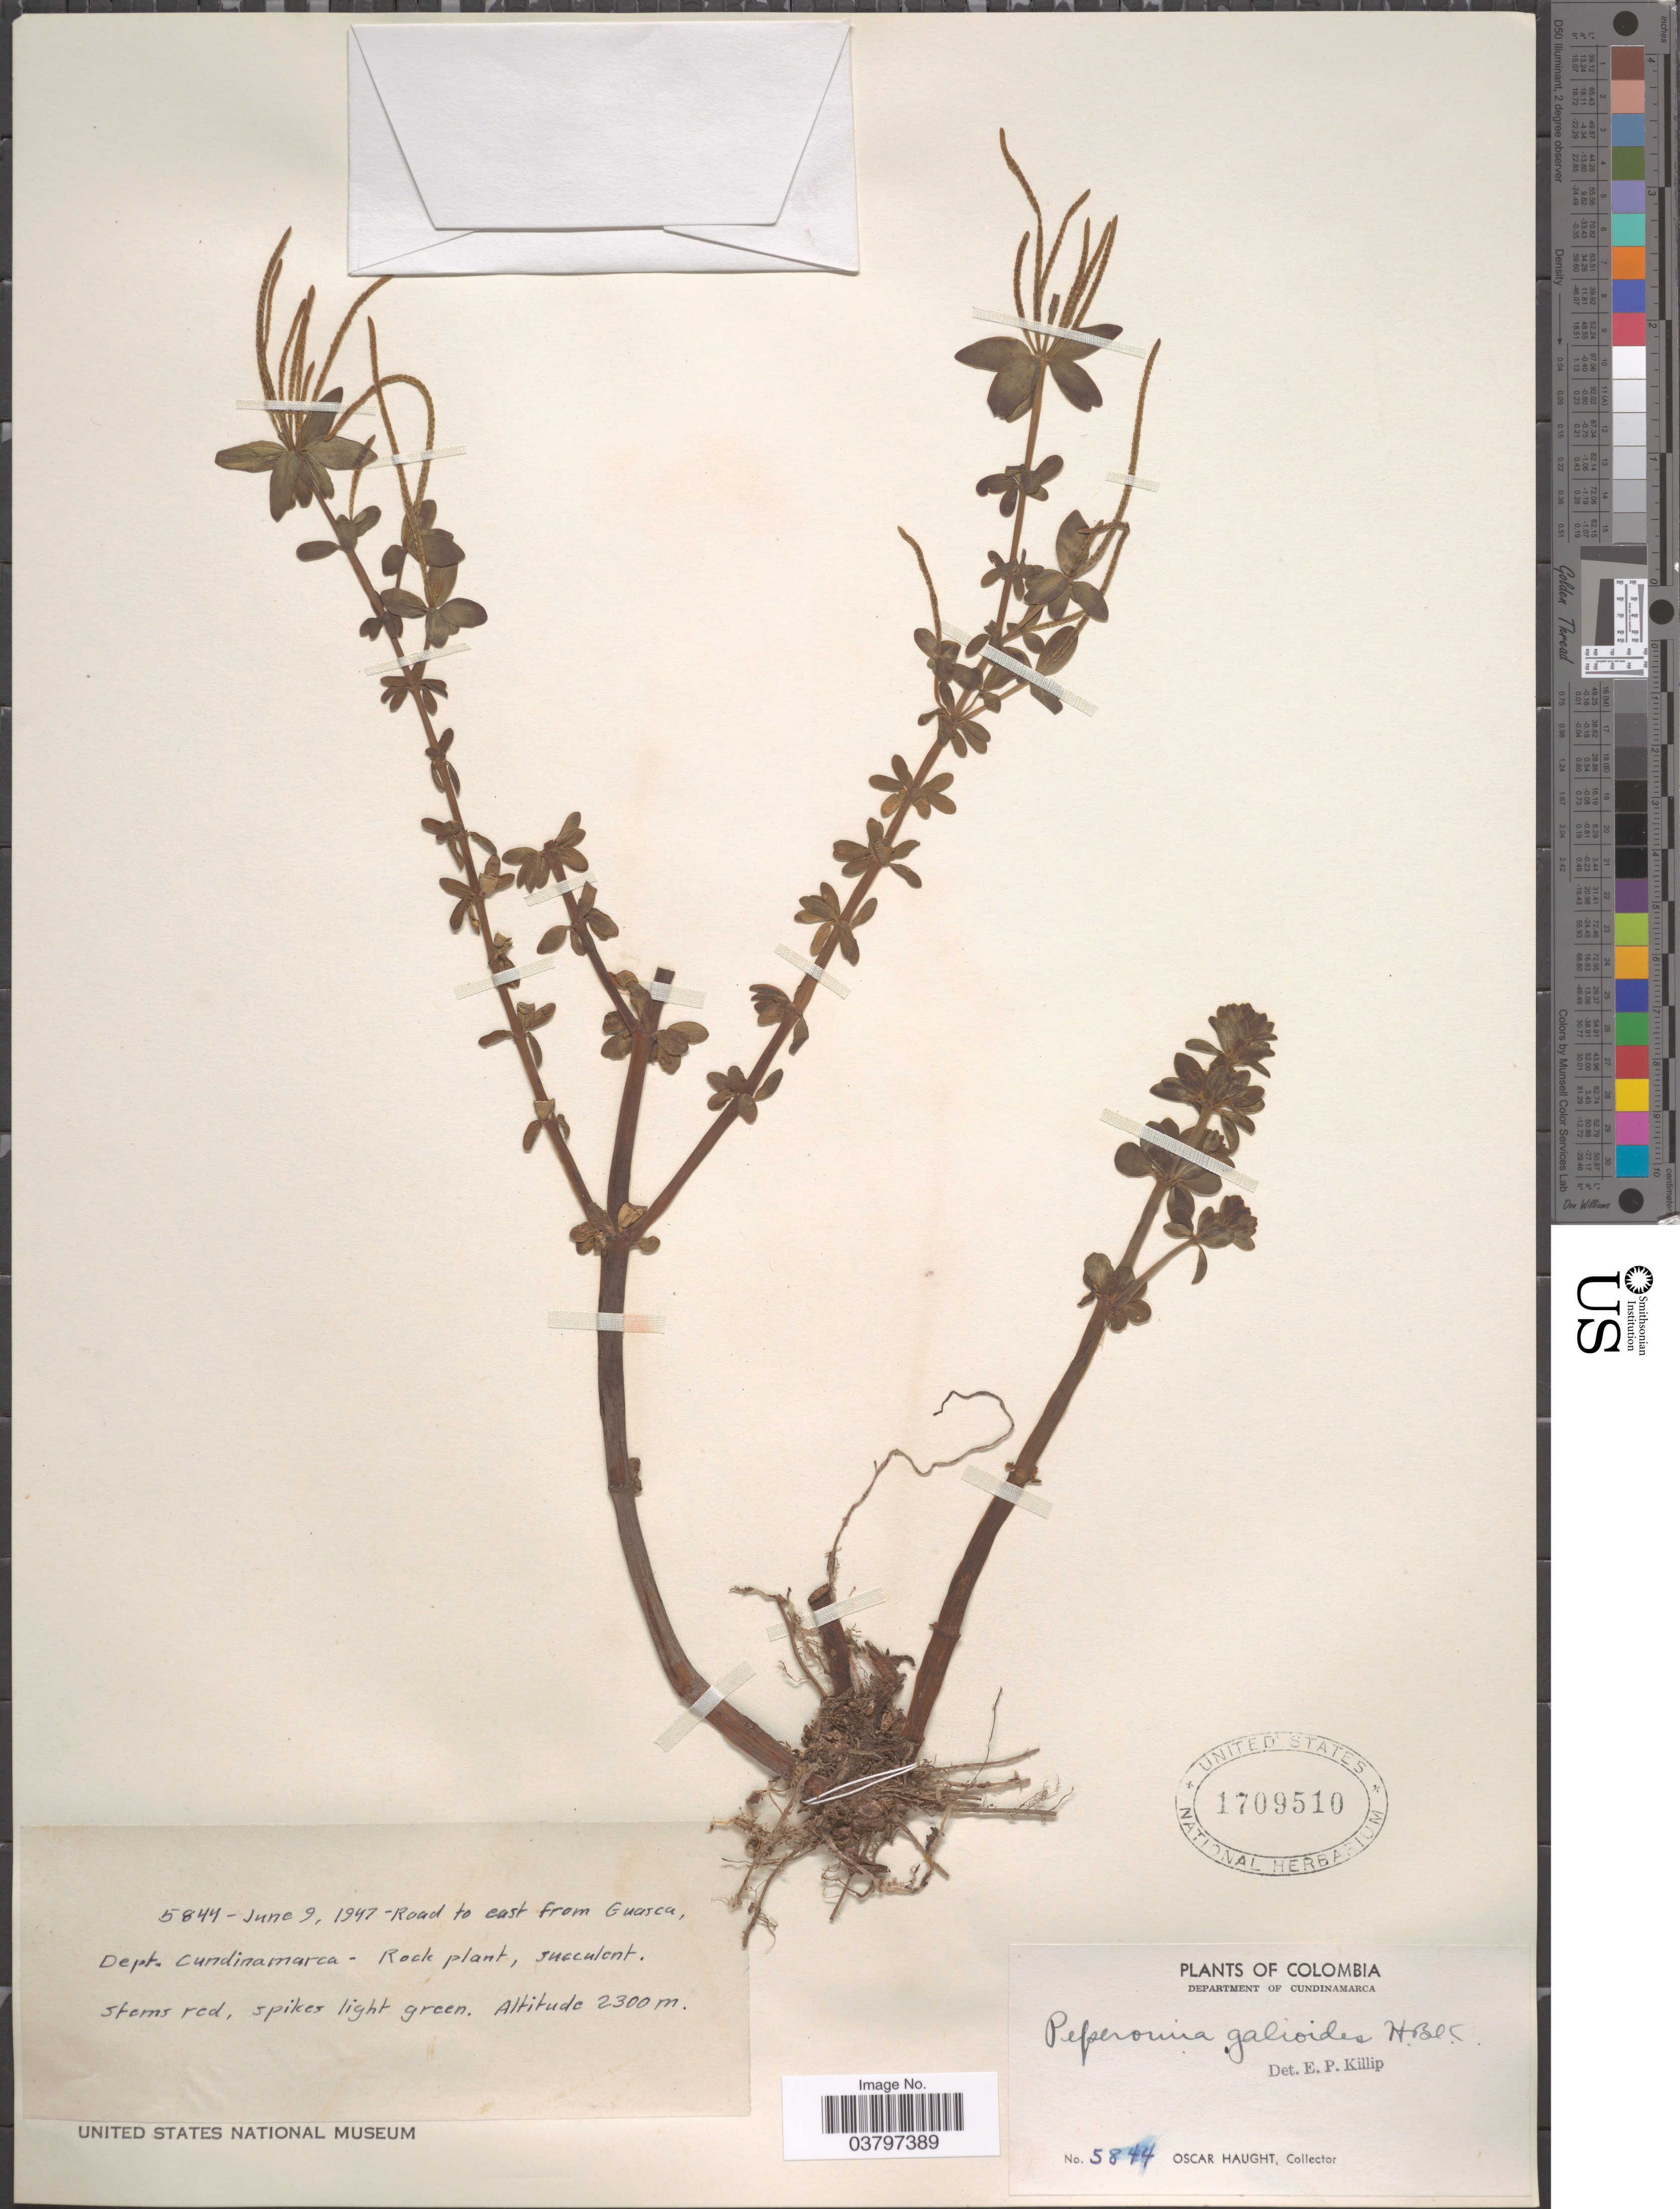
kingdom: Plantae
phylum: Tracheophyta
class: Magnoliopsida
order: Piperales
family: Piperaceae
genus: Peperomia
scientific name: Peperomia galioides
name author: Kunth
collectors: O. Haught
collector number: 5844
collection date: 1947-06-09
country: Colombia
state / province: Cundinamarca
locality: Road to east from Guasca, Department of Cundinamarca.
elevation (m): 2300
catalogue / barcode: US 1709510